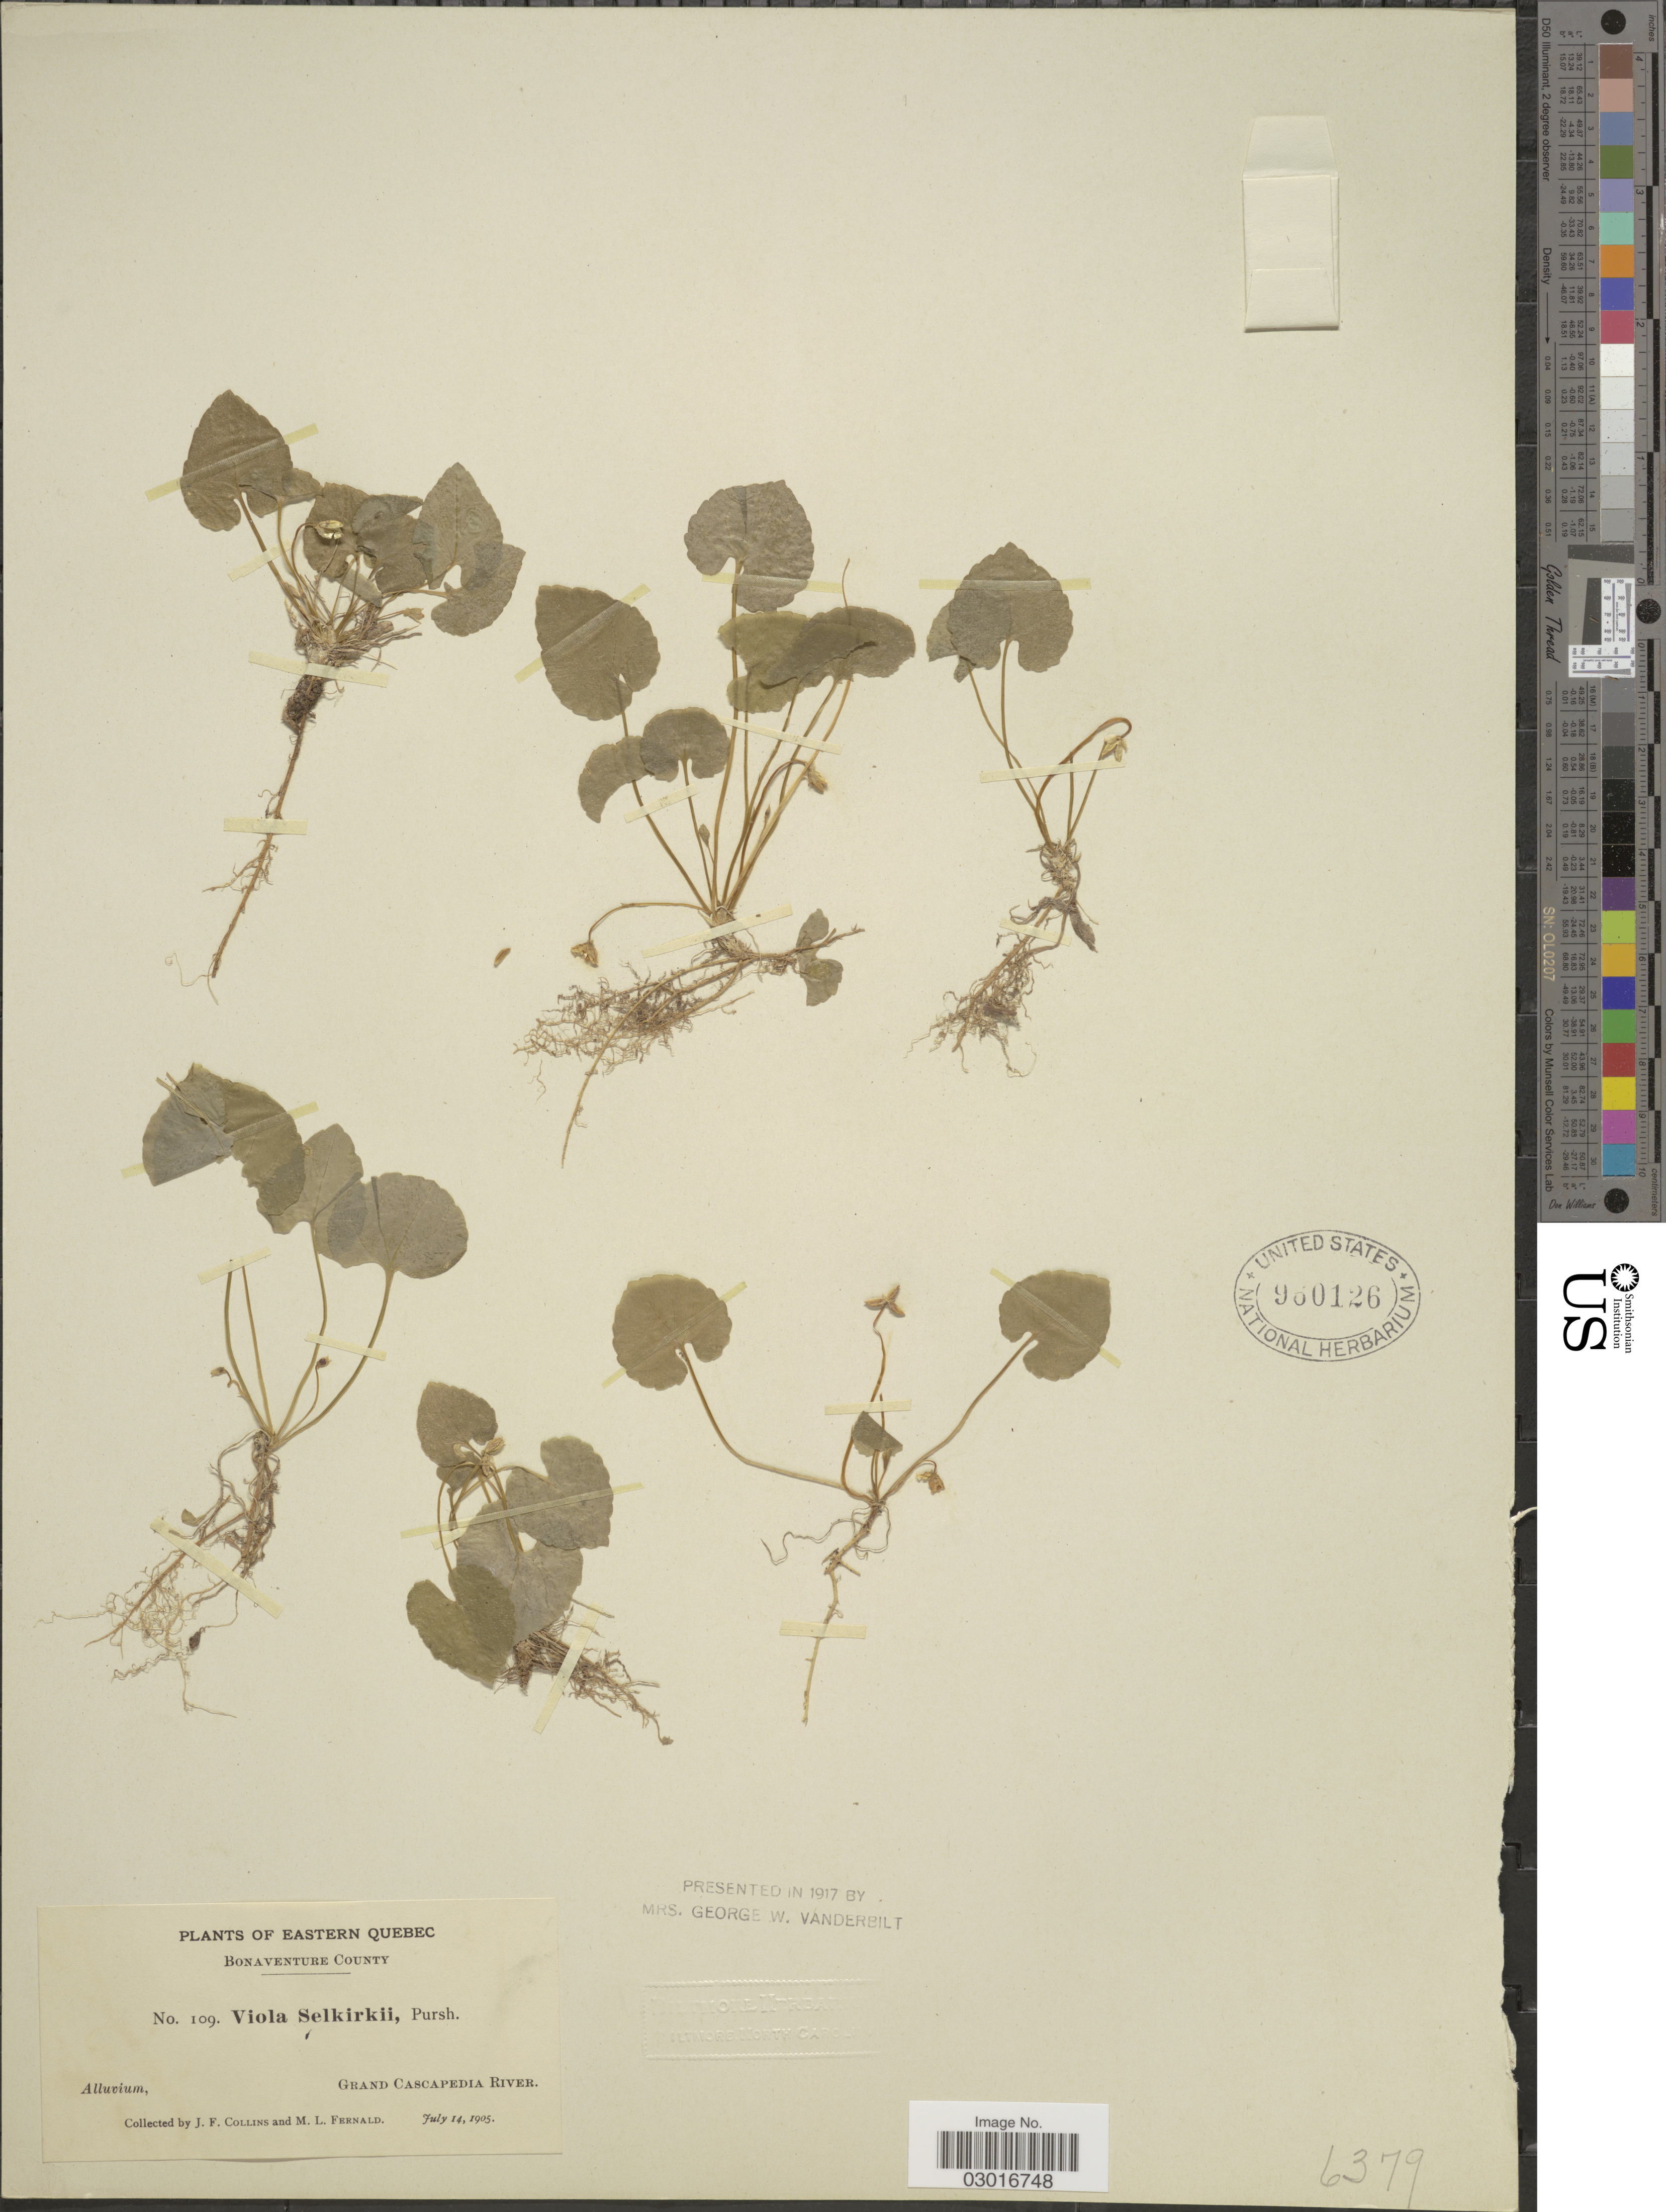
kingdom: Plantae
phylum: Tracheophyta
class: Magnoliopsida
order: Malpighiales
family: Violaceae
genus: Viola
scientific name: Viola selkirkii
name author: Pursh ex Goldie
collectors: J. Collins & M. L. Fernald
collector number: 109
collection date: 1905-07-14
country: Canada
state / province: Quebec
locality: Eastern Quebec. Bonaventure County. Grand Cascapedia River.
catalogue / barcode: US 960126